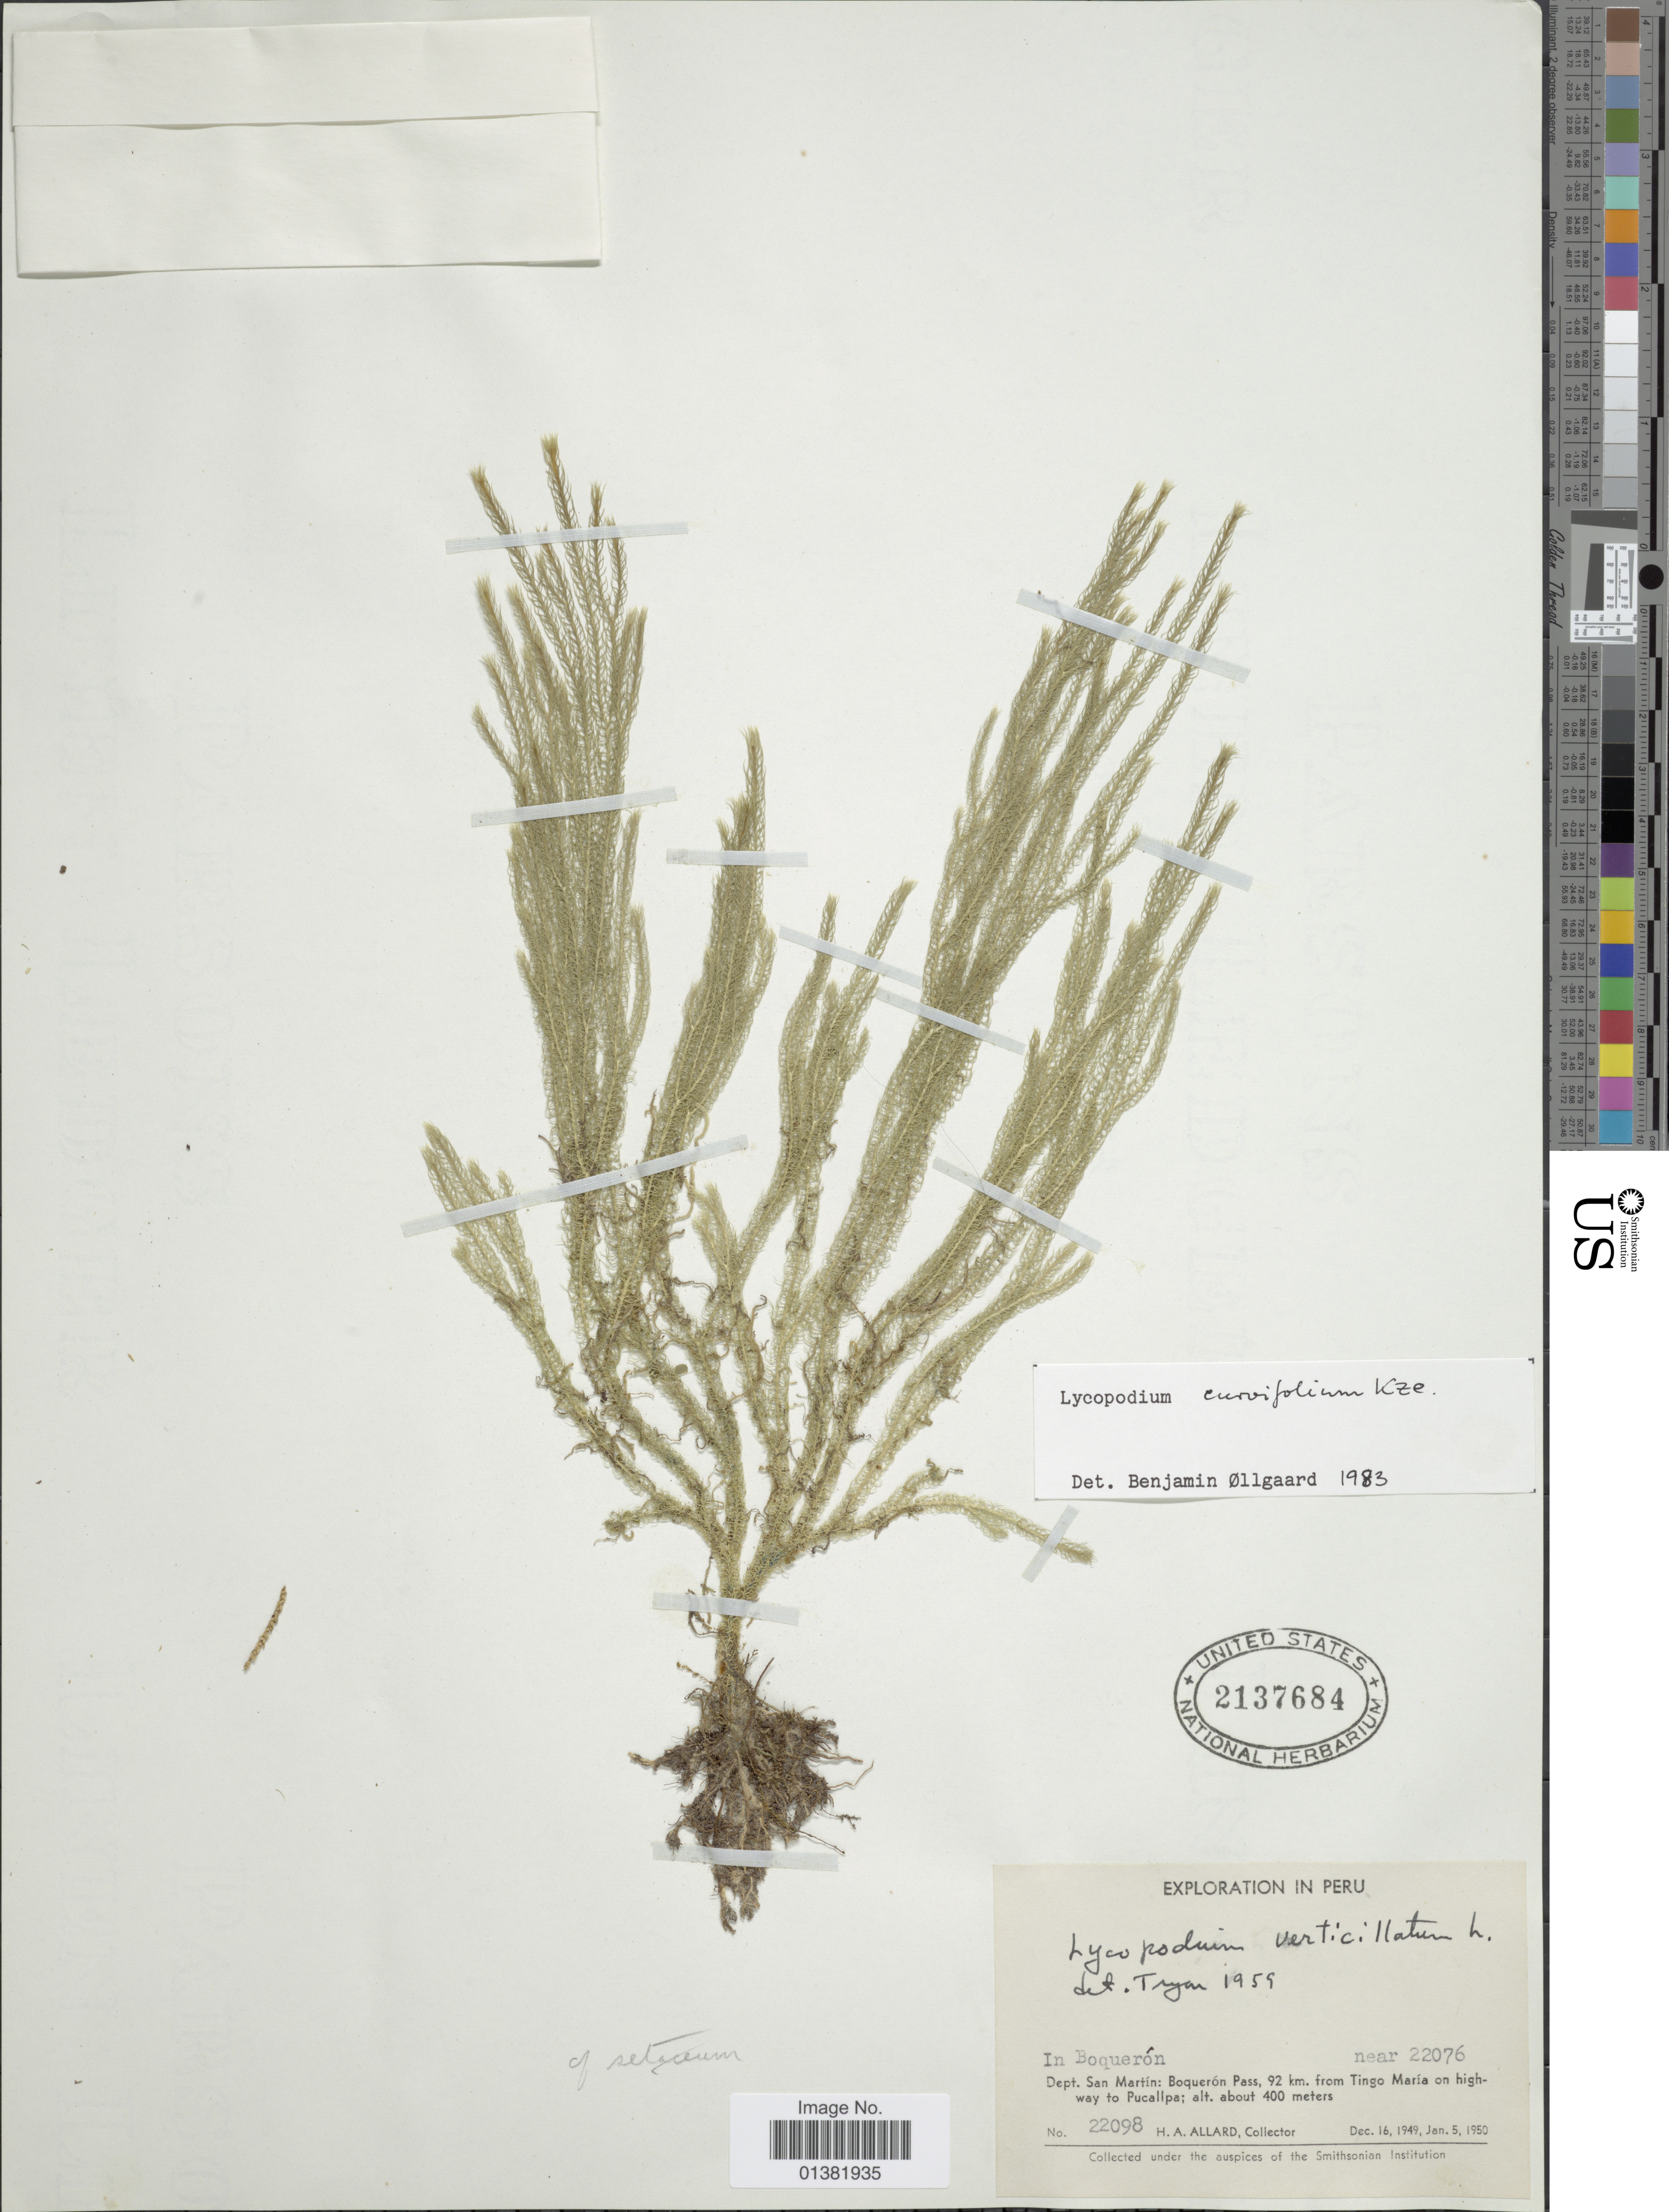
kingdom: Plantae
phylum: Tracheophyta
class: Lycopodiopsida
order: Lycopodiales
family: Lycopodiaceae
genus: Phlegmariurus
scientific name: Phlegmariurus curvifolius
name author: (Kunze) B. Øllg.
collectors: H. A. Allard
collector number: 22098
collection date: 1949-12-16/1950-01-05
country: Peru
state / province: San Martín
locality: In Boqueron, Boquerón Pass, 92 km. from Tingo María on highway to Pucallpa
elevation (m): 400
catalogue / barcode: US 2137684